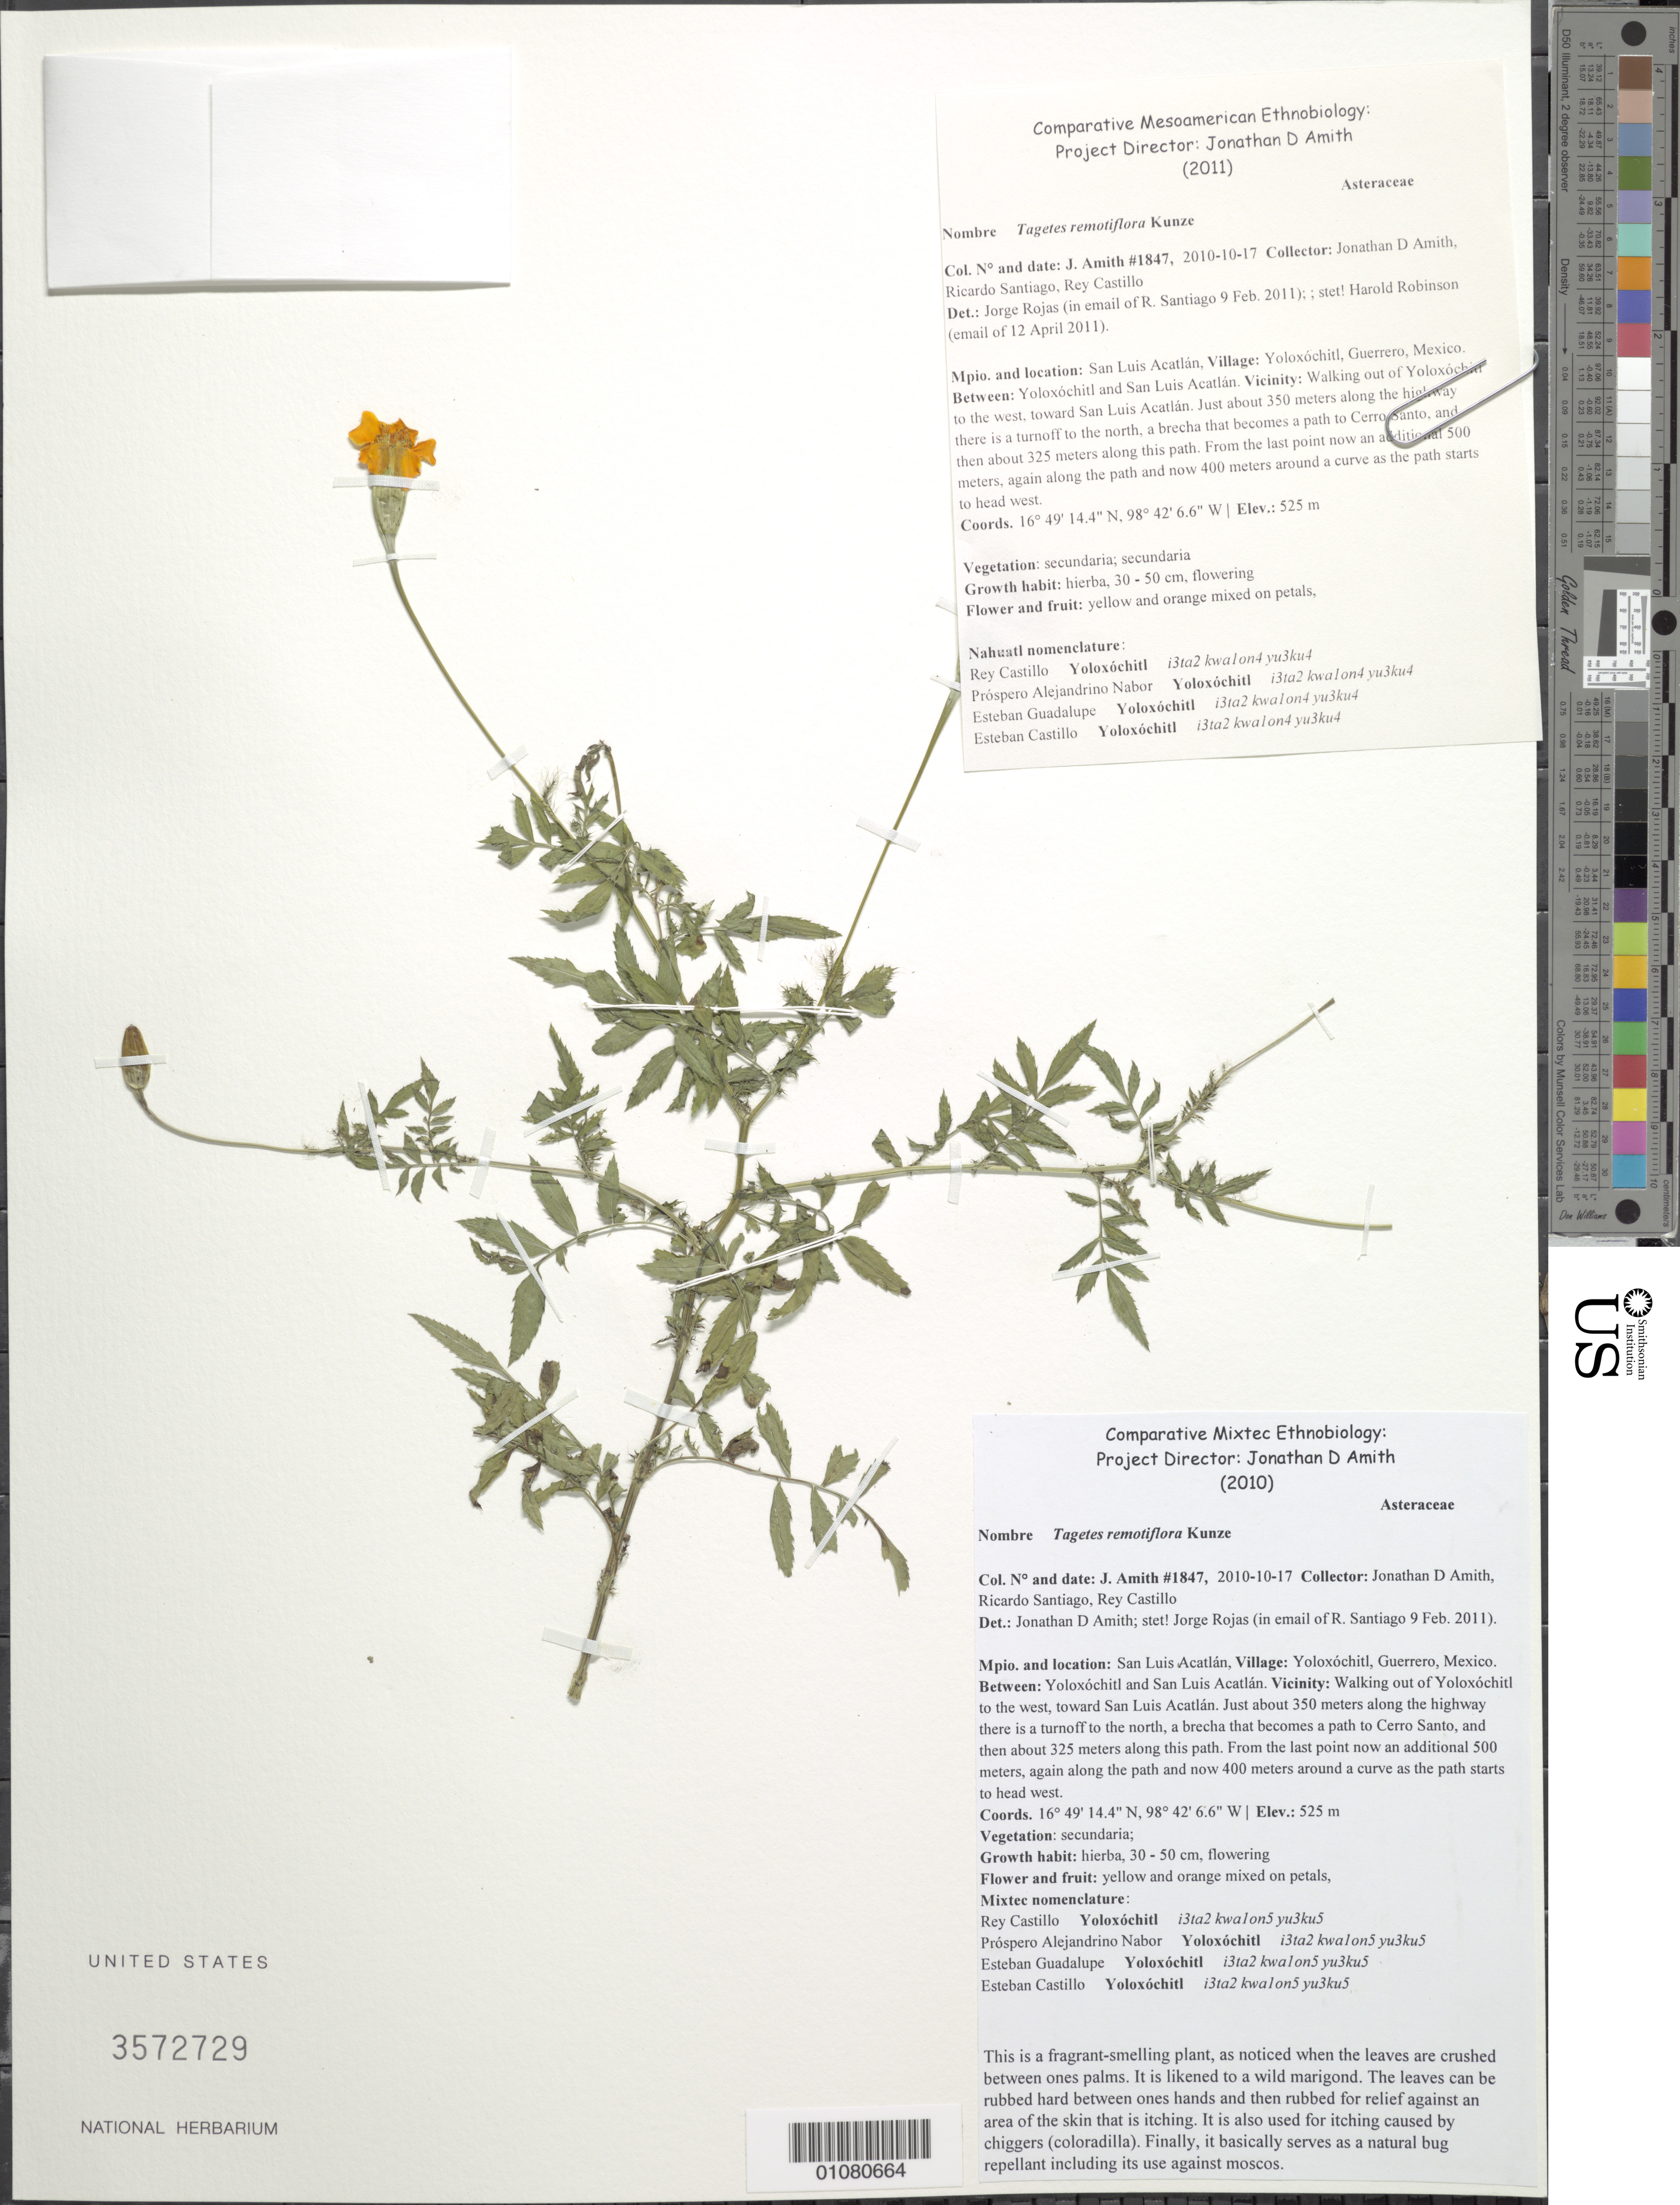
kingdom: Plantae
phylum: Tracheophyta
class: Magnoliopsida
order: Asterales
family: Asteraceae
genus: Tagetes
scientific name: Tagetes remotiflora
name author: Kunze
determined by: Amith, Jonathan D.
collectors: J. D. Amith, R. Santiago & R. Castillo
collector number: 1847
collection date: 2010-10-17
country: Mexico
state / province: Guerrero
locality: Yoloxóchitl, San Luis Acatlán. Walking out of Yoloxóchitl to the west, toward San Luis Acatlán. Just about 350m along the highway there is a turnoff to the north, a brecha that becomes a path to Cerro Santo, and then..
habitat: Vegetation secundaria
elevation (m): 525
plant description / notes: Det. Confirmed - !J. Rojas (in email of R. Santiago, 9 Feb 2011)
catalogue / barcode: US 3572729